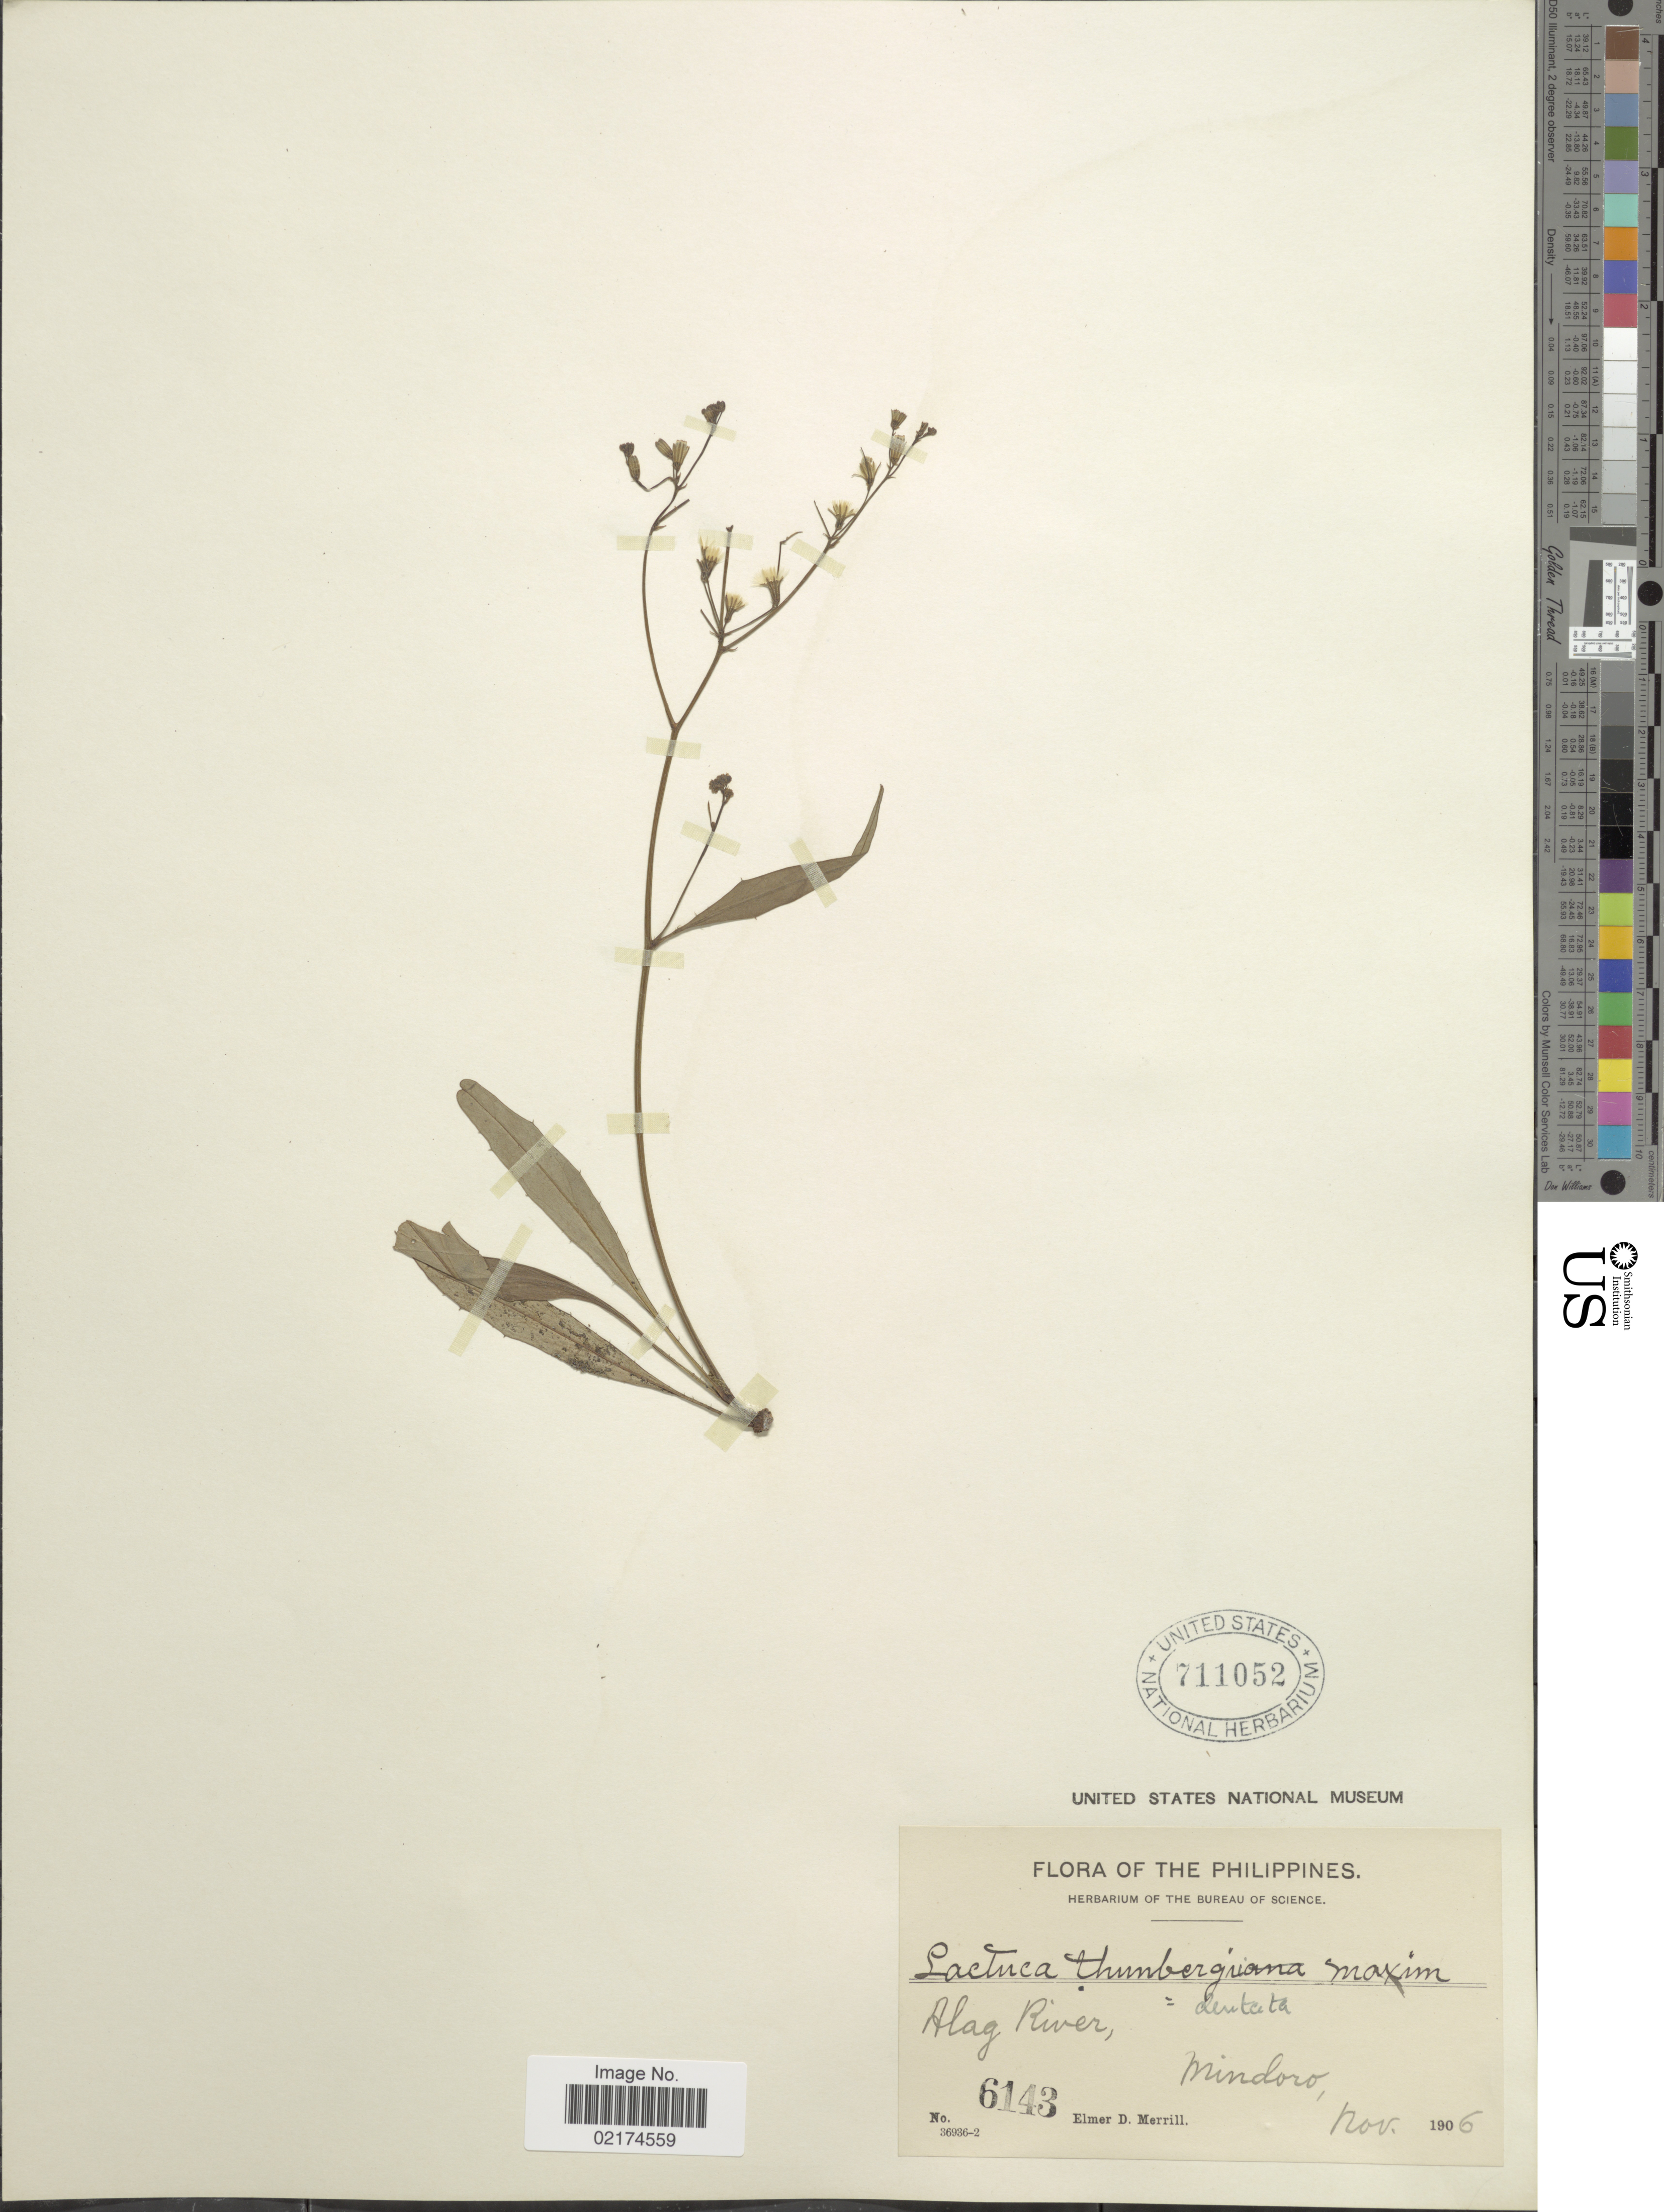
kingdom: Plantae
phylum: Tracheophyta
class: Magnoliopsida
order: Asterales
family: Asteraceae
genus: Ixeridium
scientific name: Ixeridium dentatum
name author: (Thunb.) Tzvelev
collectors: E. D. Merrill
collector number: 6143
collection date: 1906-11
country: Philippines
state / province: Mimaropa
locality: Alag River, Mindoro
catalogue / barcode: US 711052